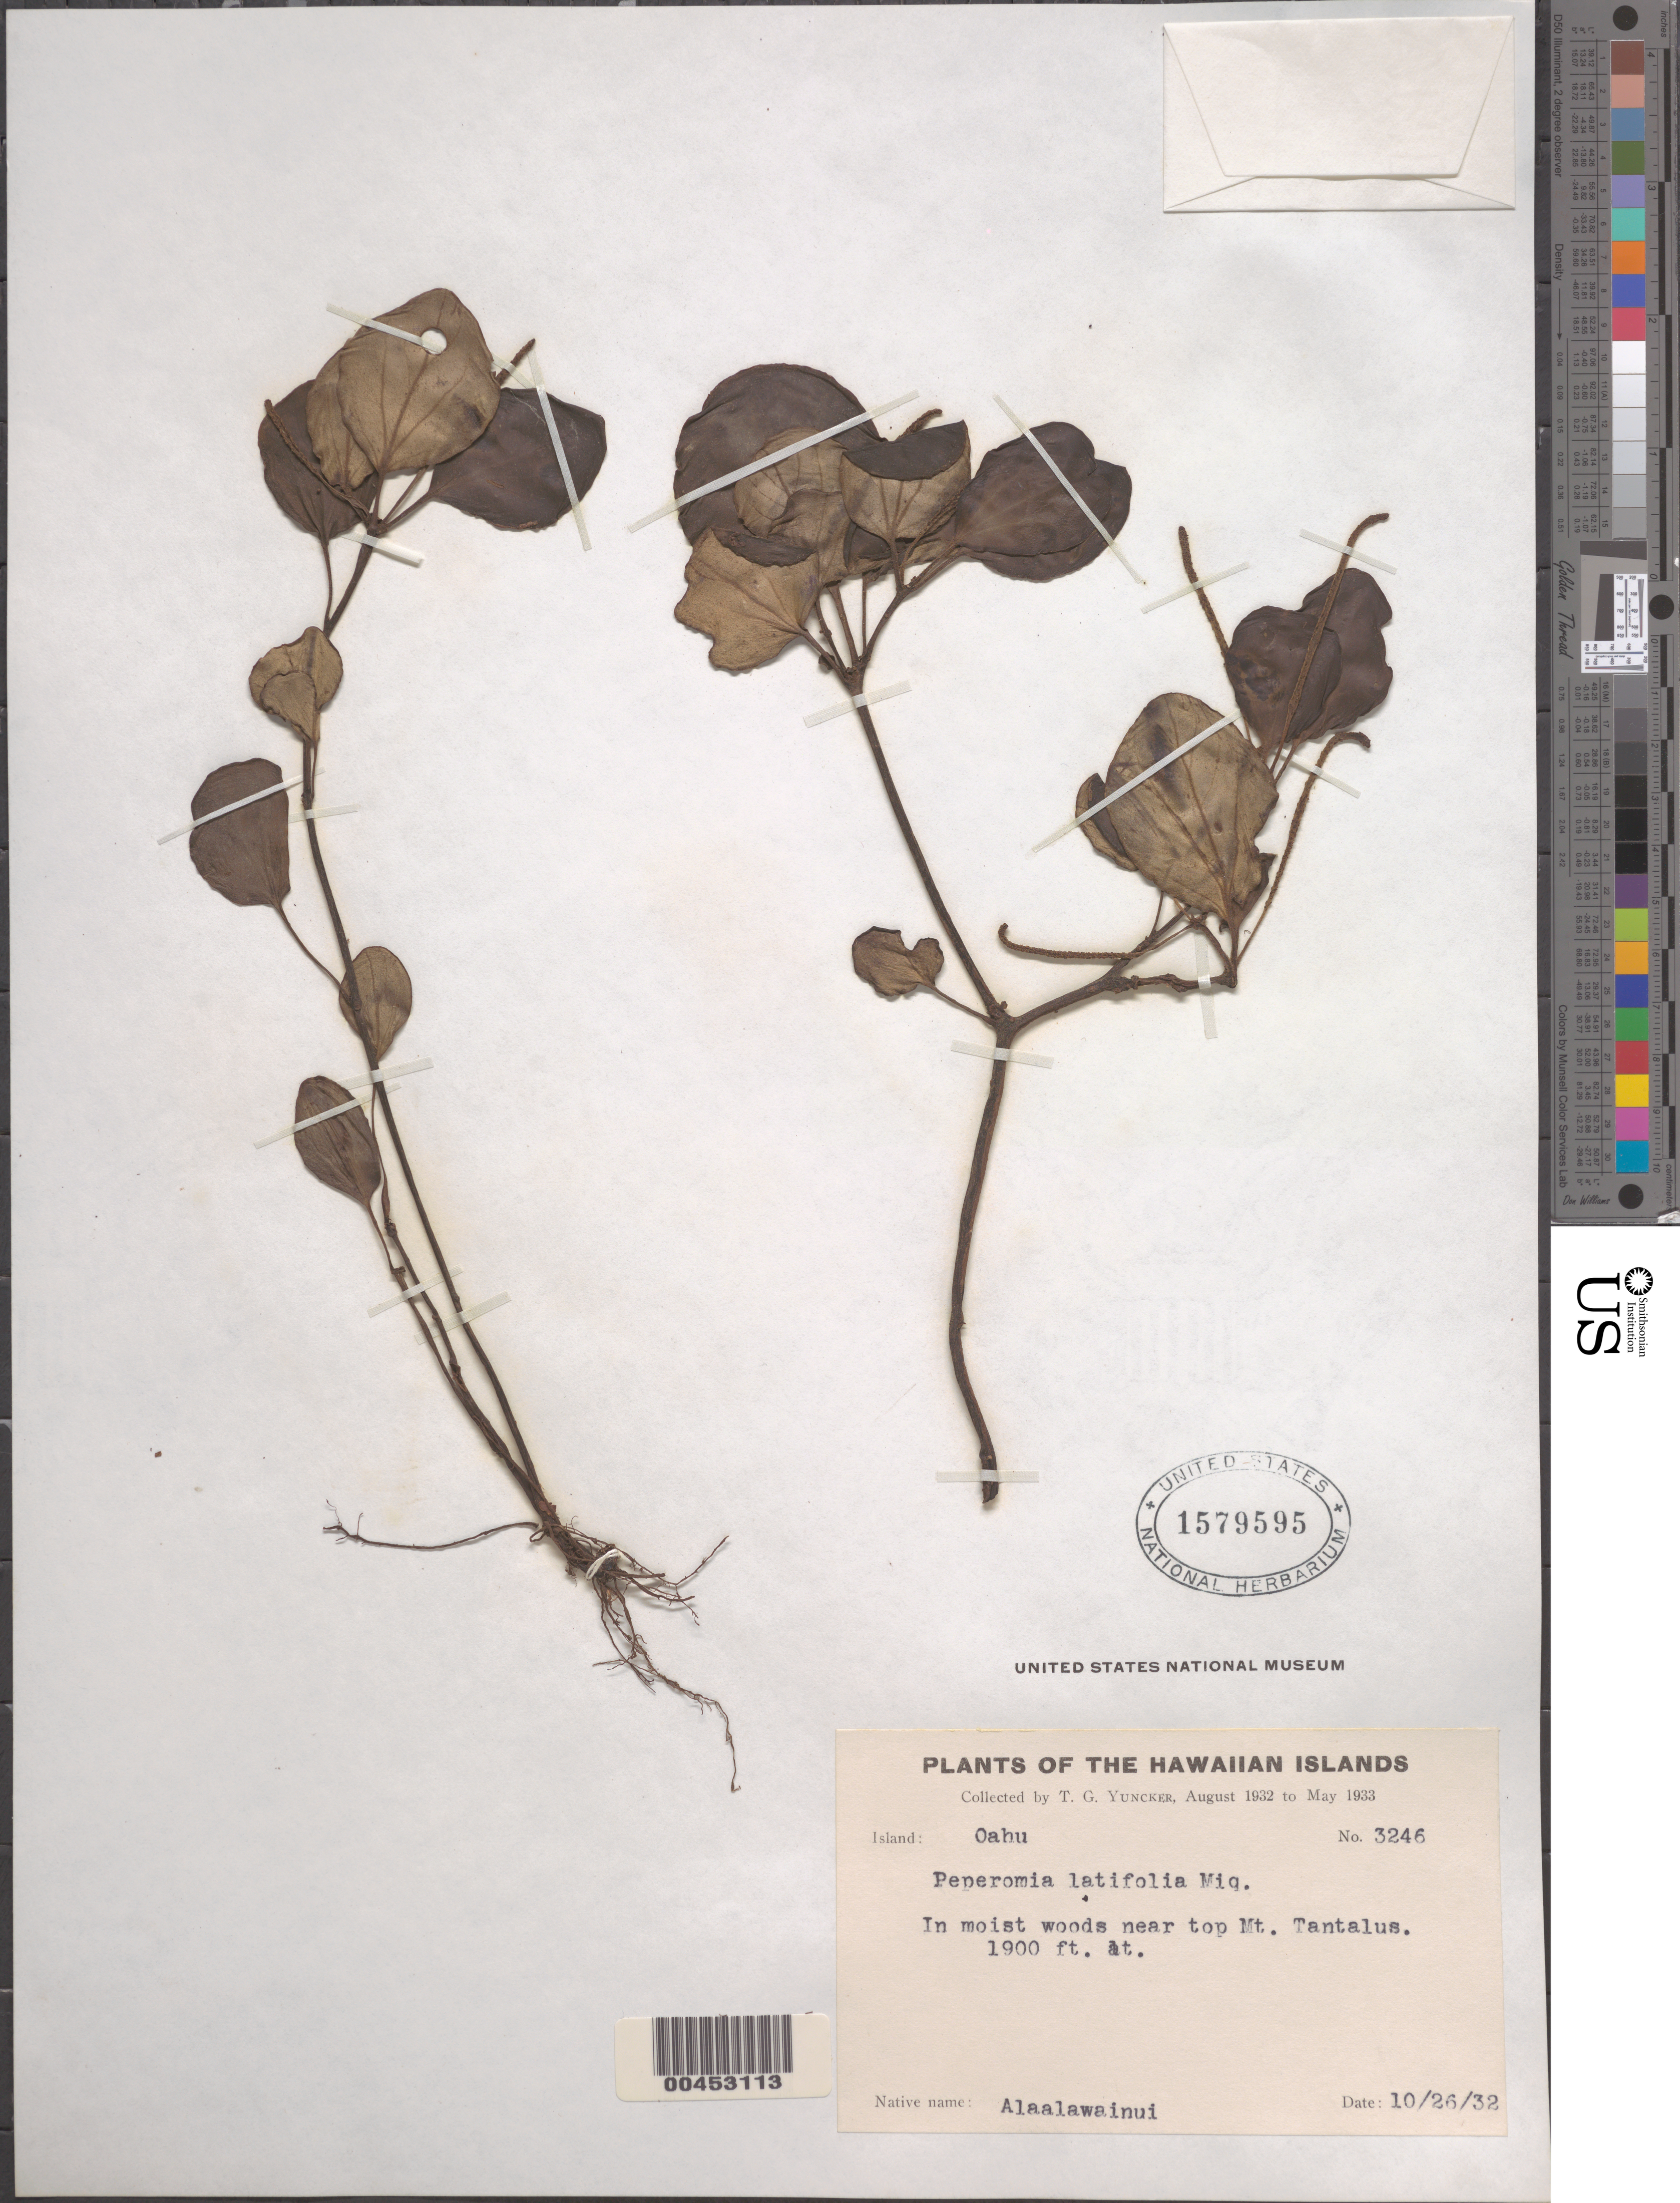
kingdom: Plantae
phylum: Tracheophyta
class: Magnoliopsida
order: Piperales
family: Piperaceae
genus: Peperomia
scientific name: Peperomia latifolia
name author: Miq.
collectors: T. G. Yuncker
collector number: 3246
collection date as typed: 26 Oct 1932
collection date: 1932-10-26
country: United States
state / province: Hawaii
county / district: Honolulu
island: Oahu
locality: Near top Mt Tantalus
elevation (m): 579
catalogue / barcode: US 1579595